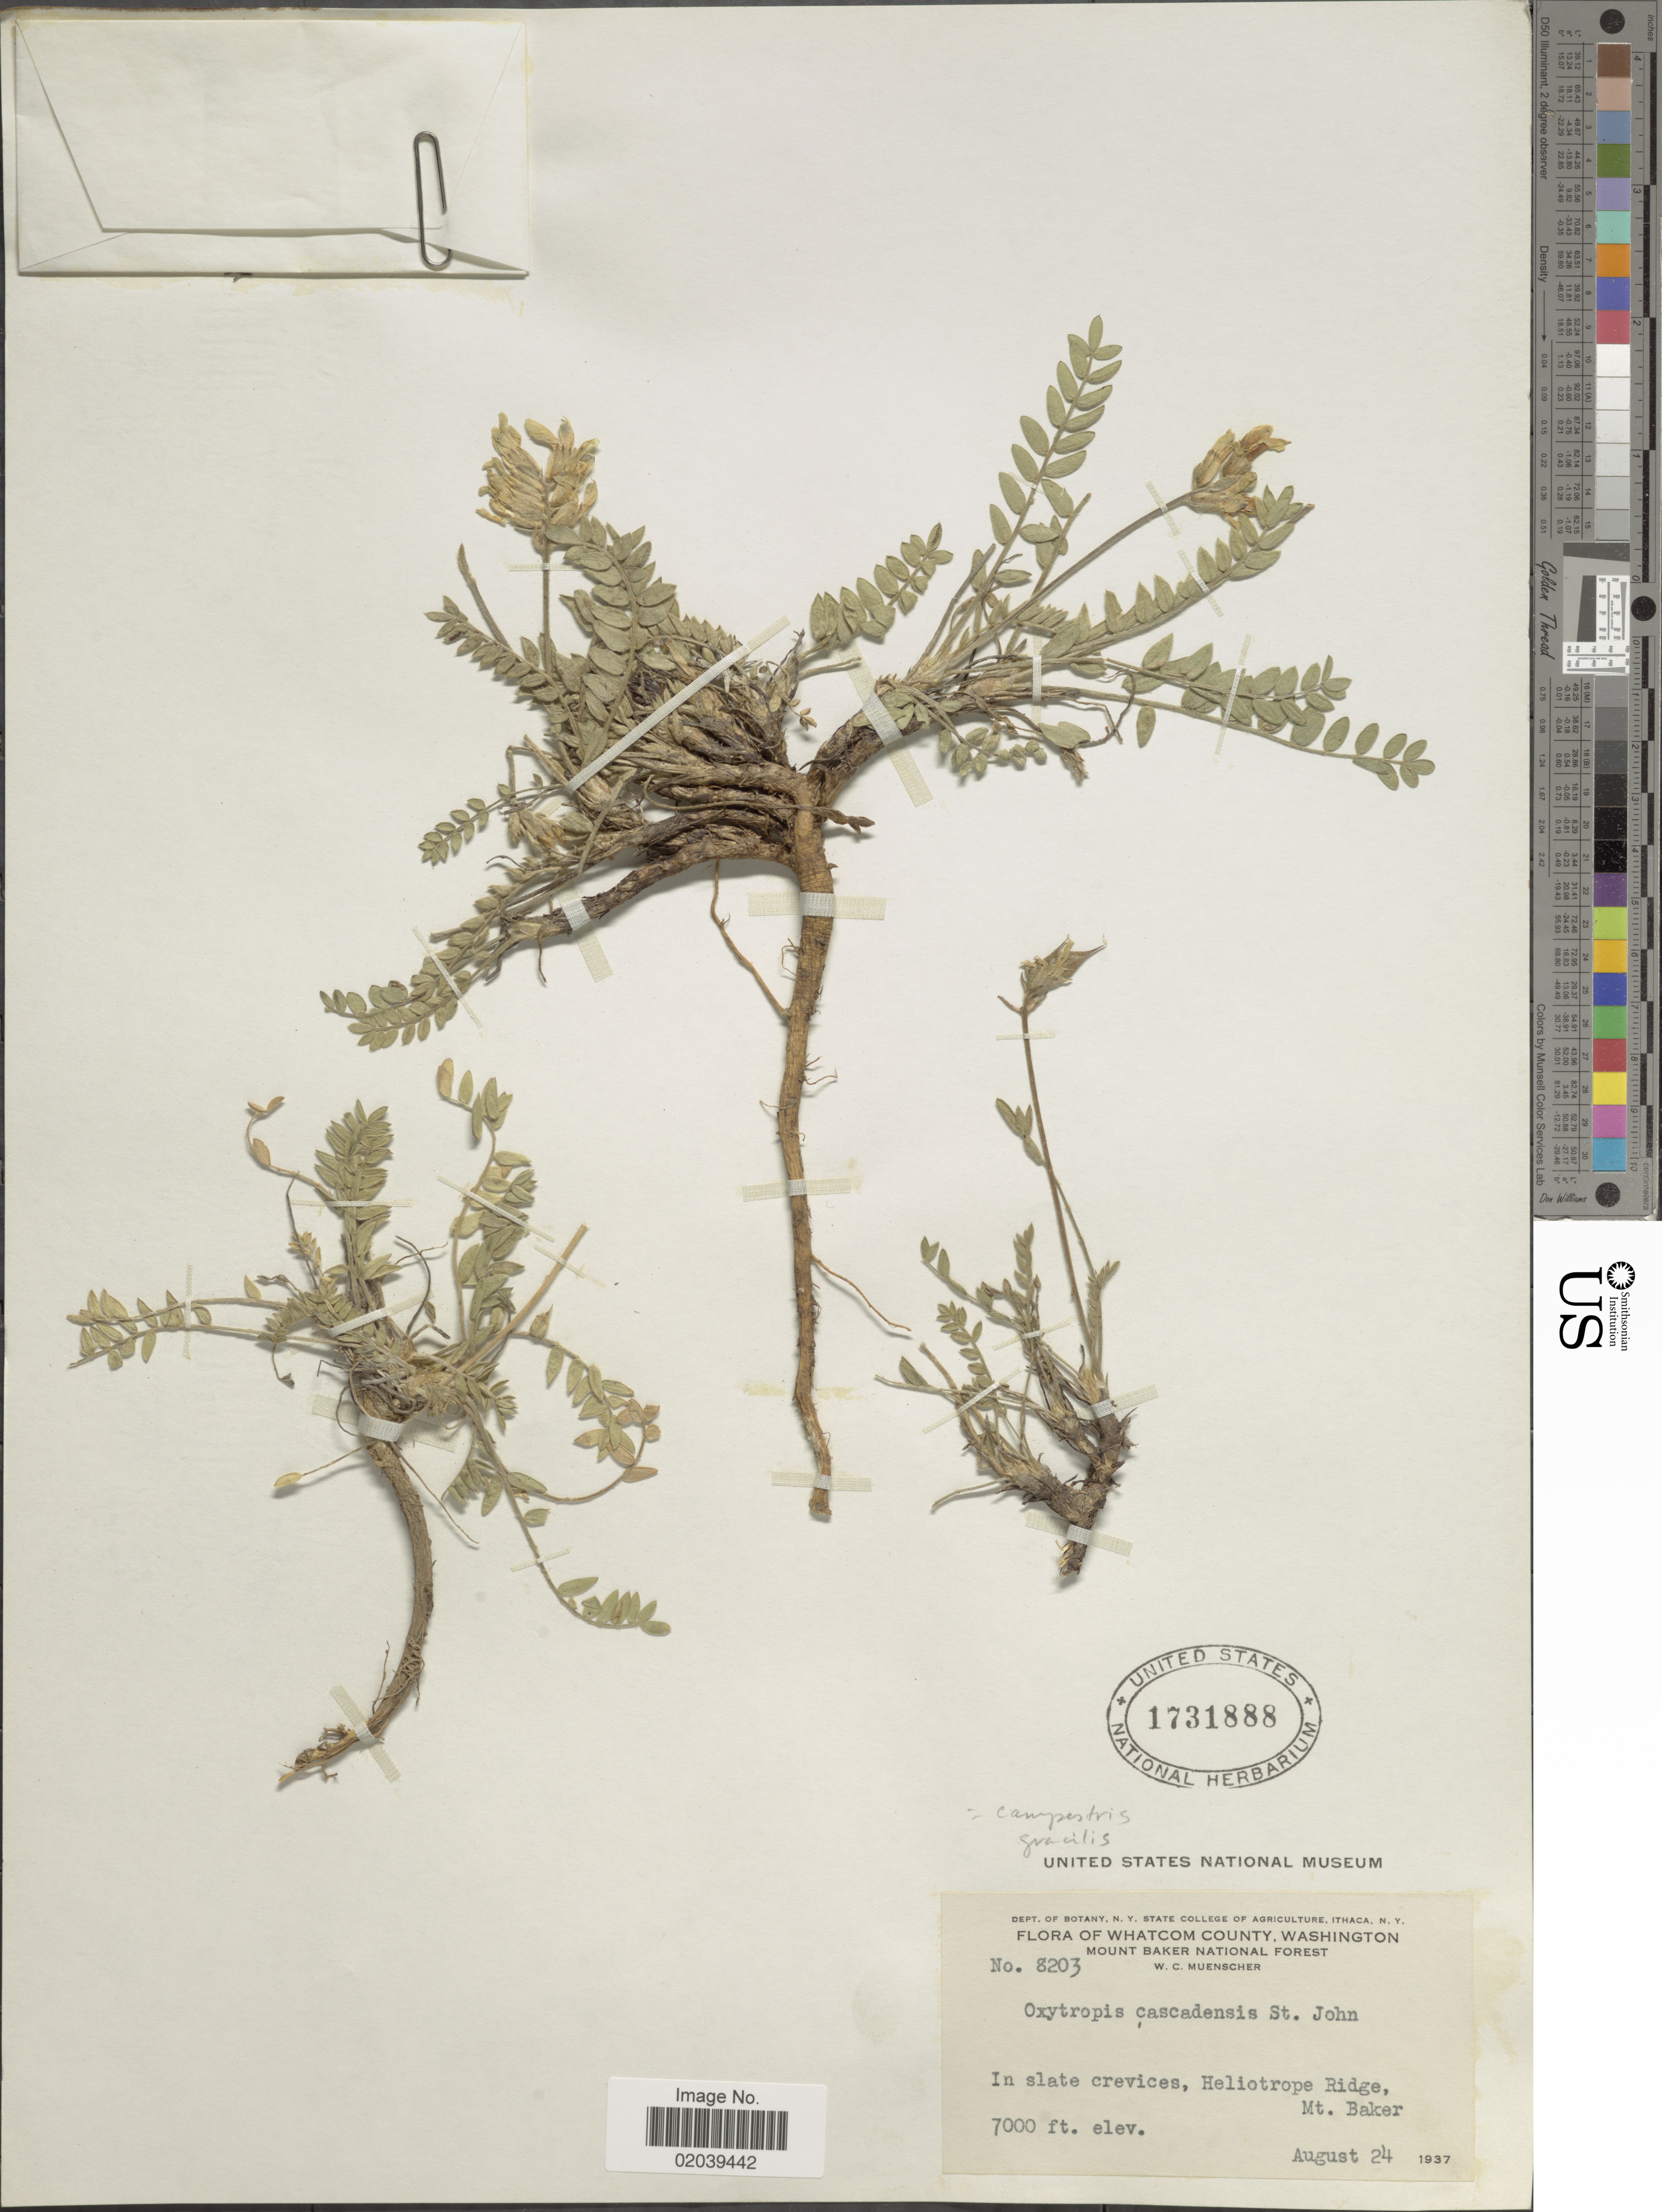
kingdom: Plantae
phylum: Tracheophyta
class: Magnoliopsida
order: Fabales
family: Fabaceae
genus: Oxytropis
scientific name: Oxytropis campestris var. gracilis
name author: (A. Nelson) Barneby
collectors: W. Muenscher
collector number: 8203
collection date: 1937-08-24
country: United States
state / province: Washington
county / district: Whatcom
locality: Whatcom County. Mount Baker national Forest. In slate crevices, Heliotrope Ridge, Mt. Baker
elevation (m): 2134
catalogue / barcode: US 1731888